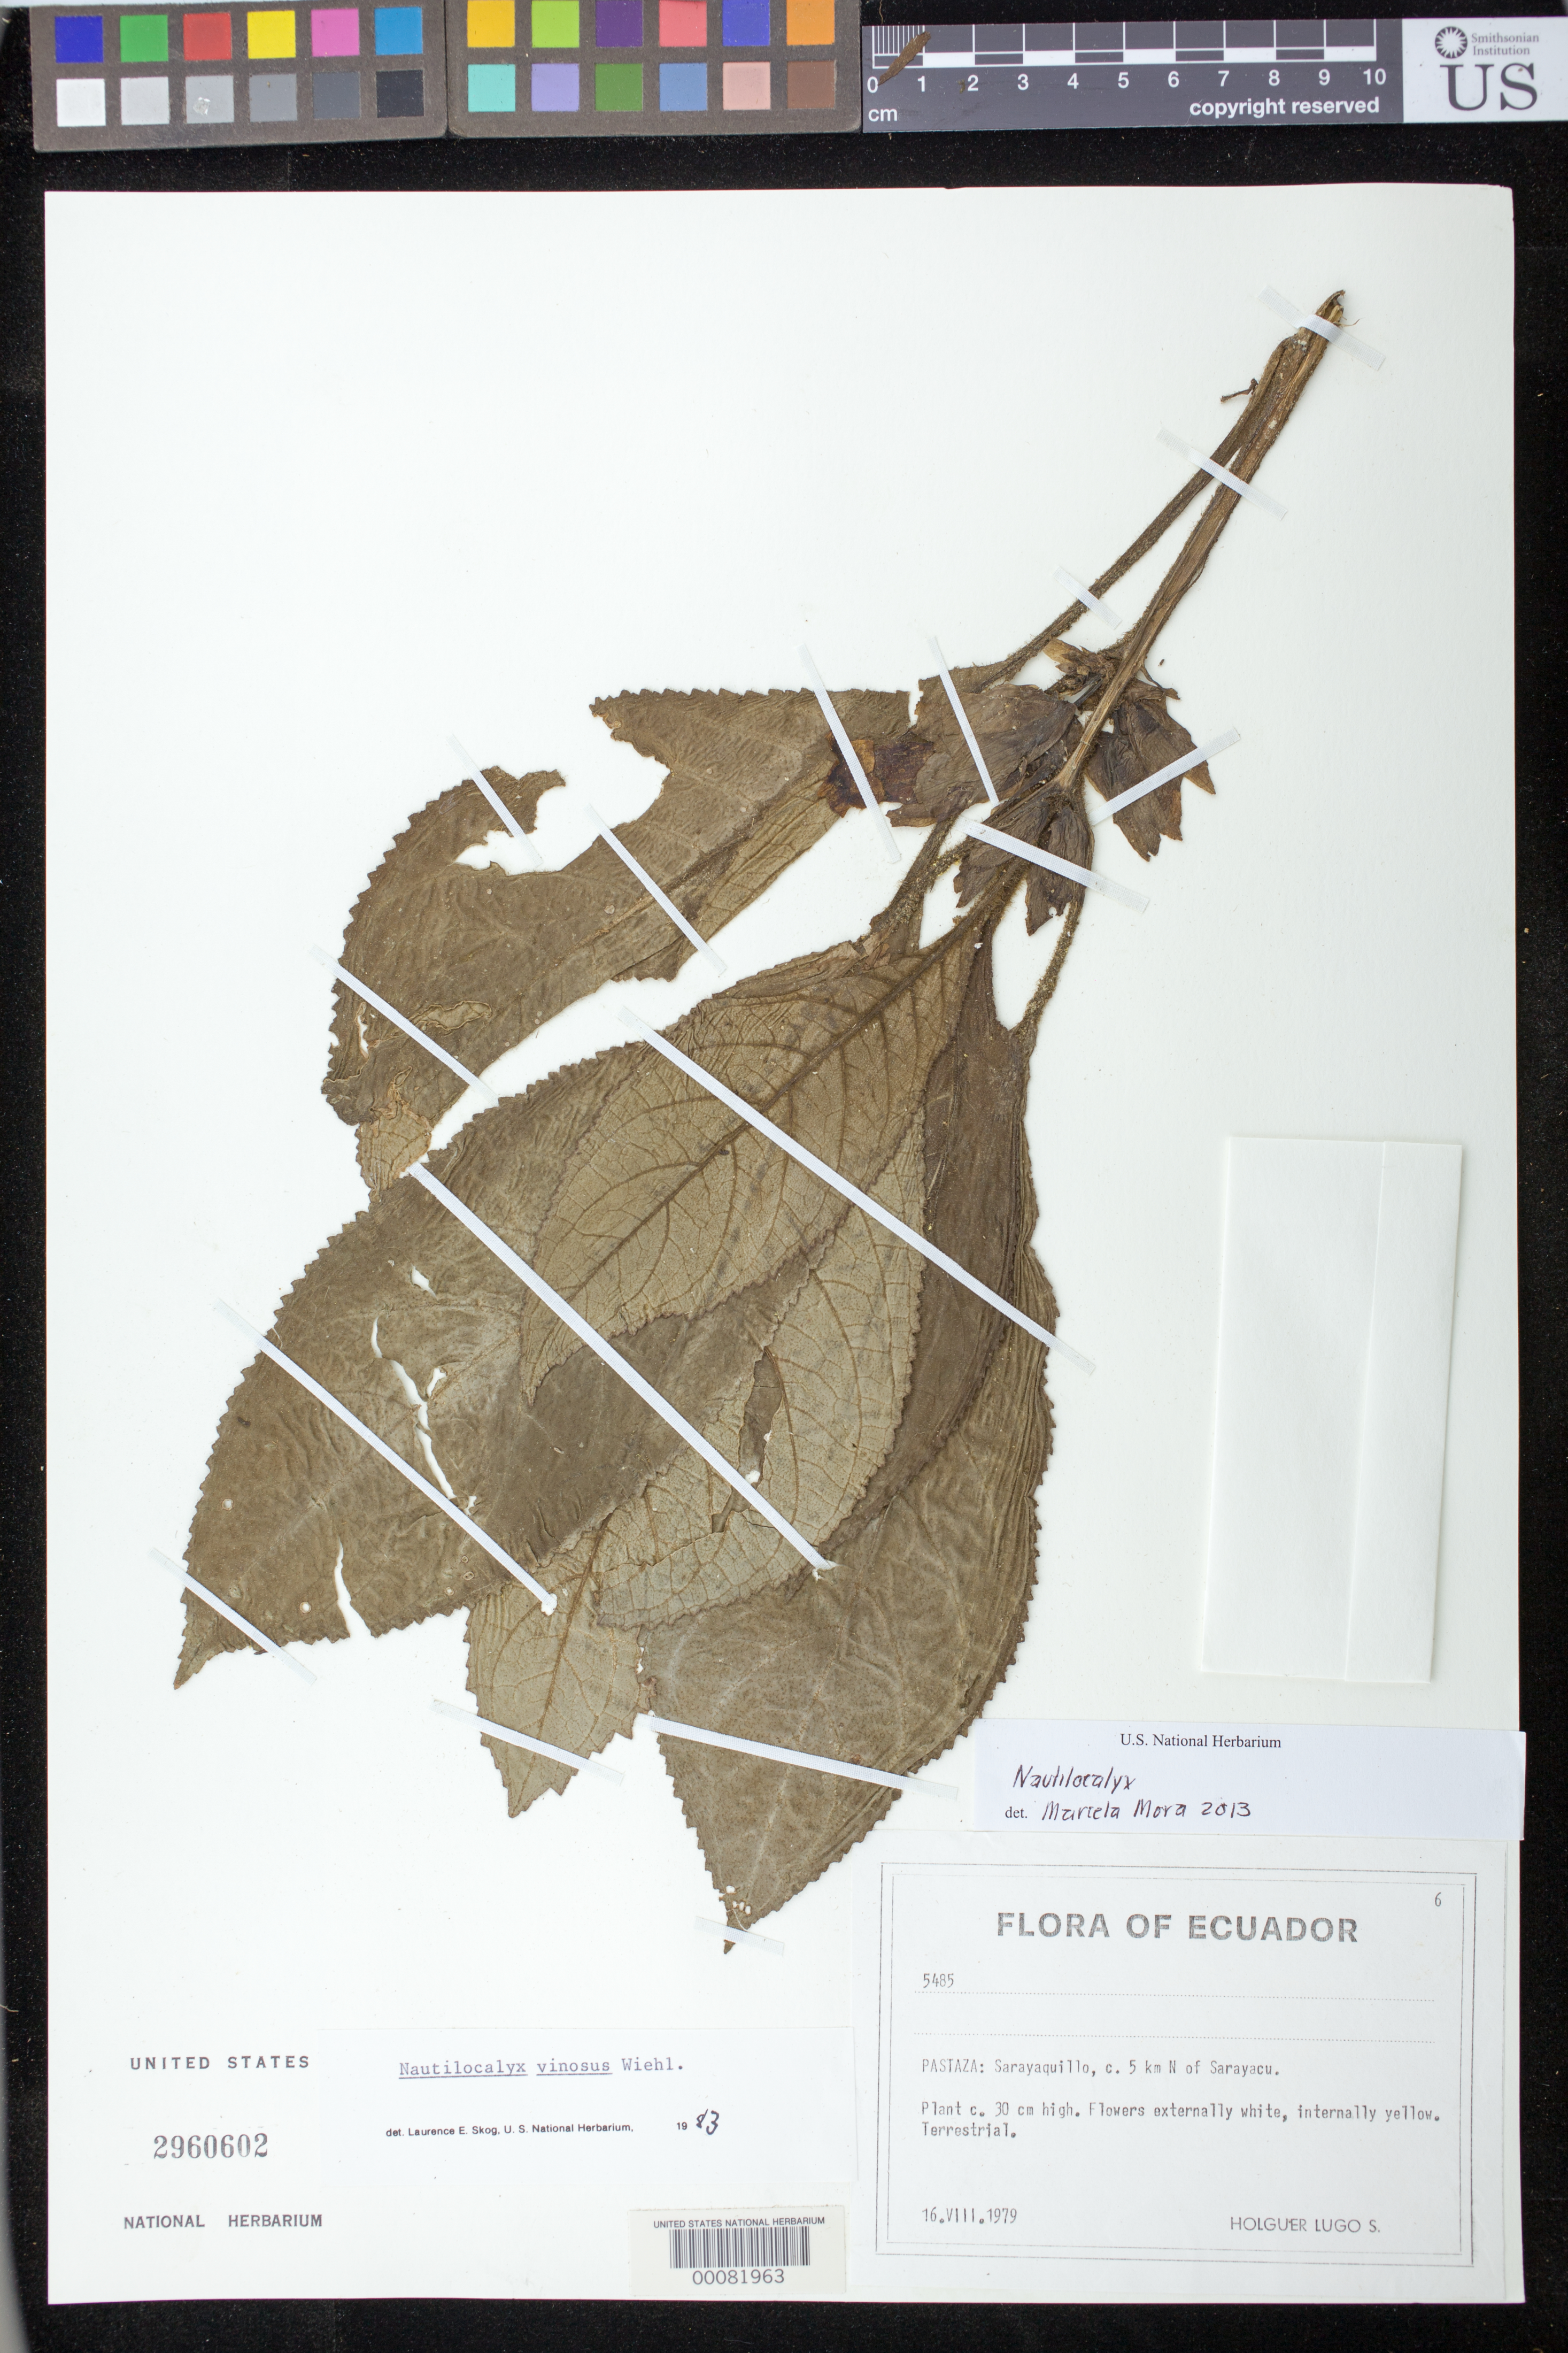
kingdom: Plantae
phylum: Tracheophyta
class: Magnoliopsida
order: Lamiales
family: Gesneriaceae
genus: Nautilocalyx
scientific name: Nautilocalyx sp.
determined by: Mora, M. Marcela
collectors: H. Lugo S.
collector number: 5485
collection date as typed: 16 Aug 1979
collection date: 1979-08-16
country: Ecuador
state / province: Pastaza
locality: Sarayaquillo, about 5 km N of Sarayacu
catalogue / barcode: US 2960602